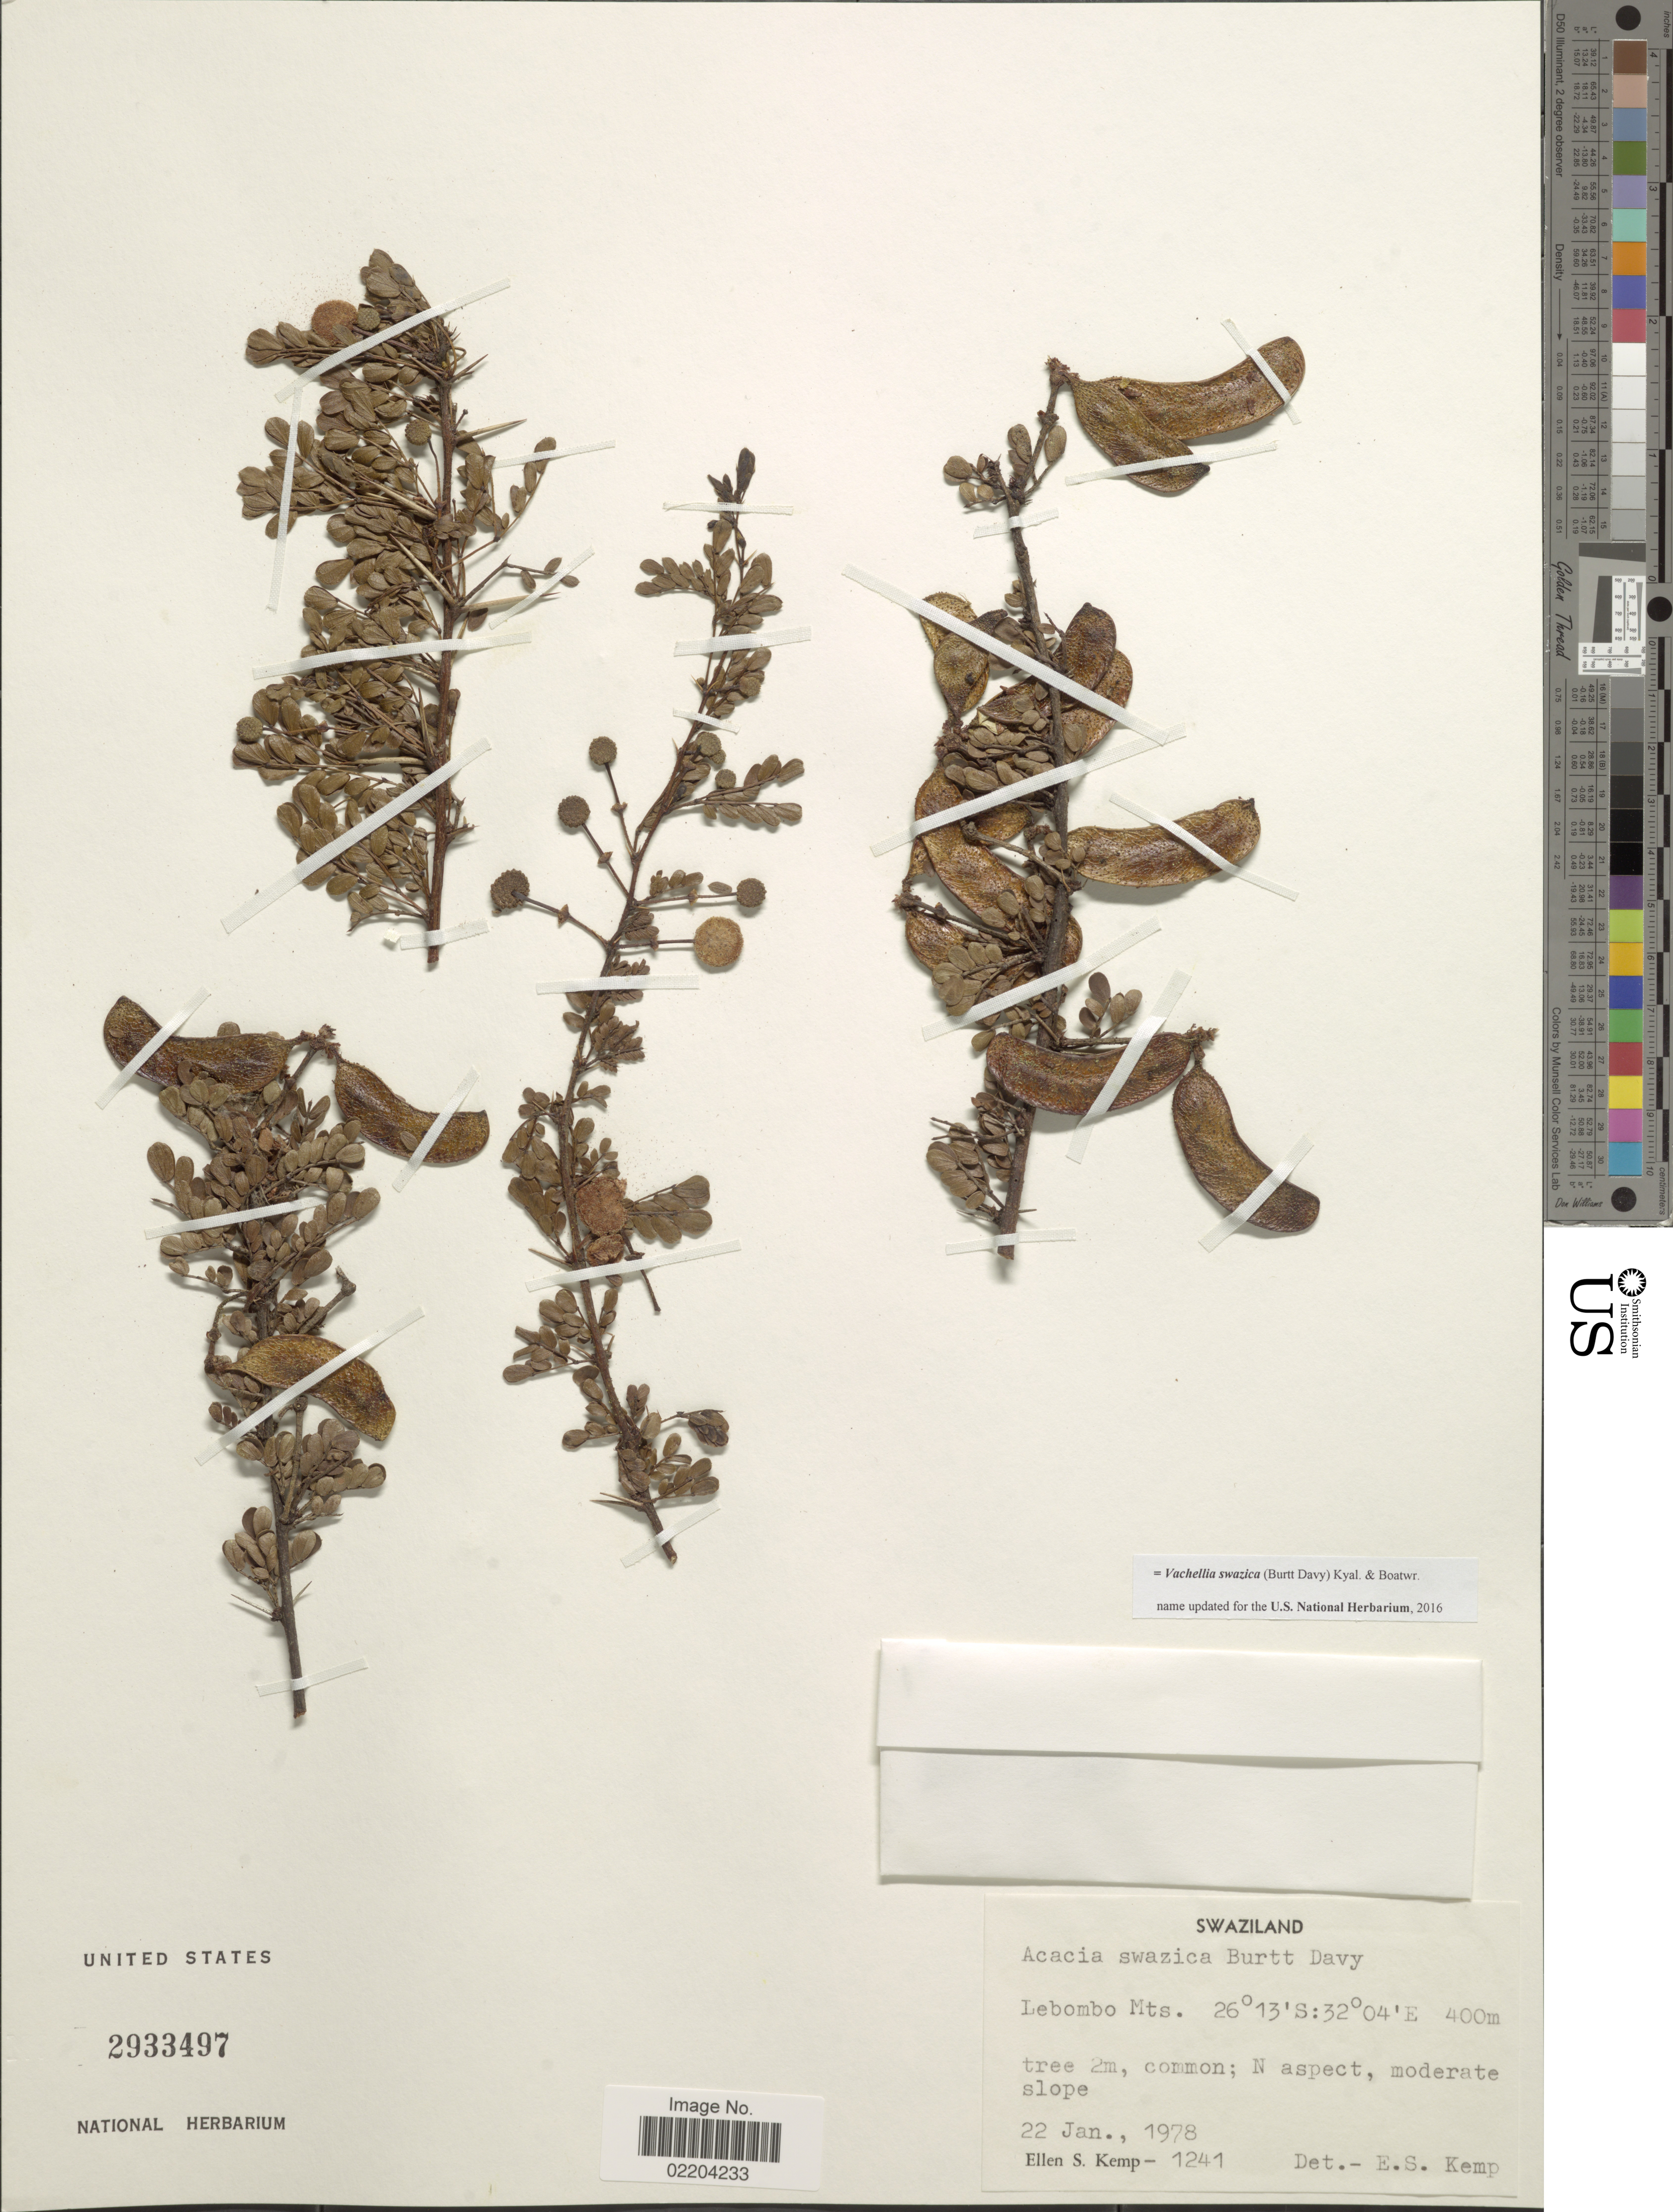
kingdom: Plantae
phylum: Tracheophyta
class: Magnoliopsida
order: Fabales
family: Fabaceae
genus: Vachellia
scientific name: Vachellia swazica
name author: (Burtt Davy) Kyal. & Boatwr.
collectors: E. S. Kemp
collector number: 1241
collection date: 1978-01-22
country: Eswatini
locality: Swaziland. Lebombo Mts.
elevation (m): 400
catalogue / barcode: US 2933497